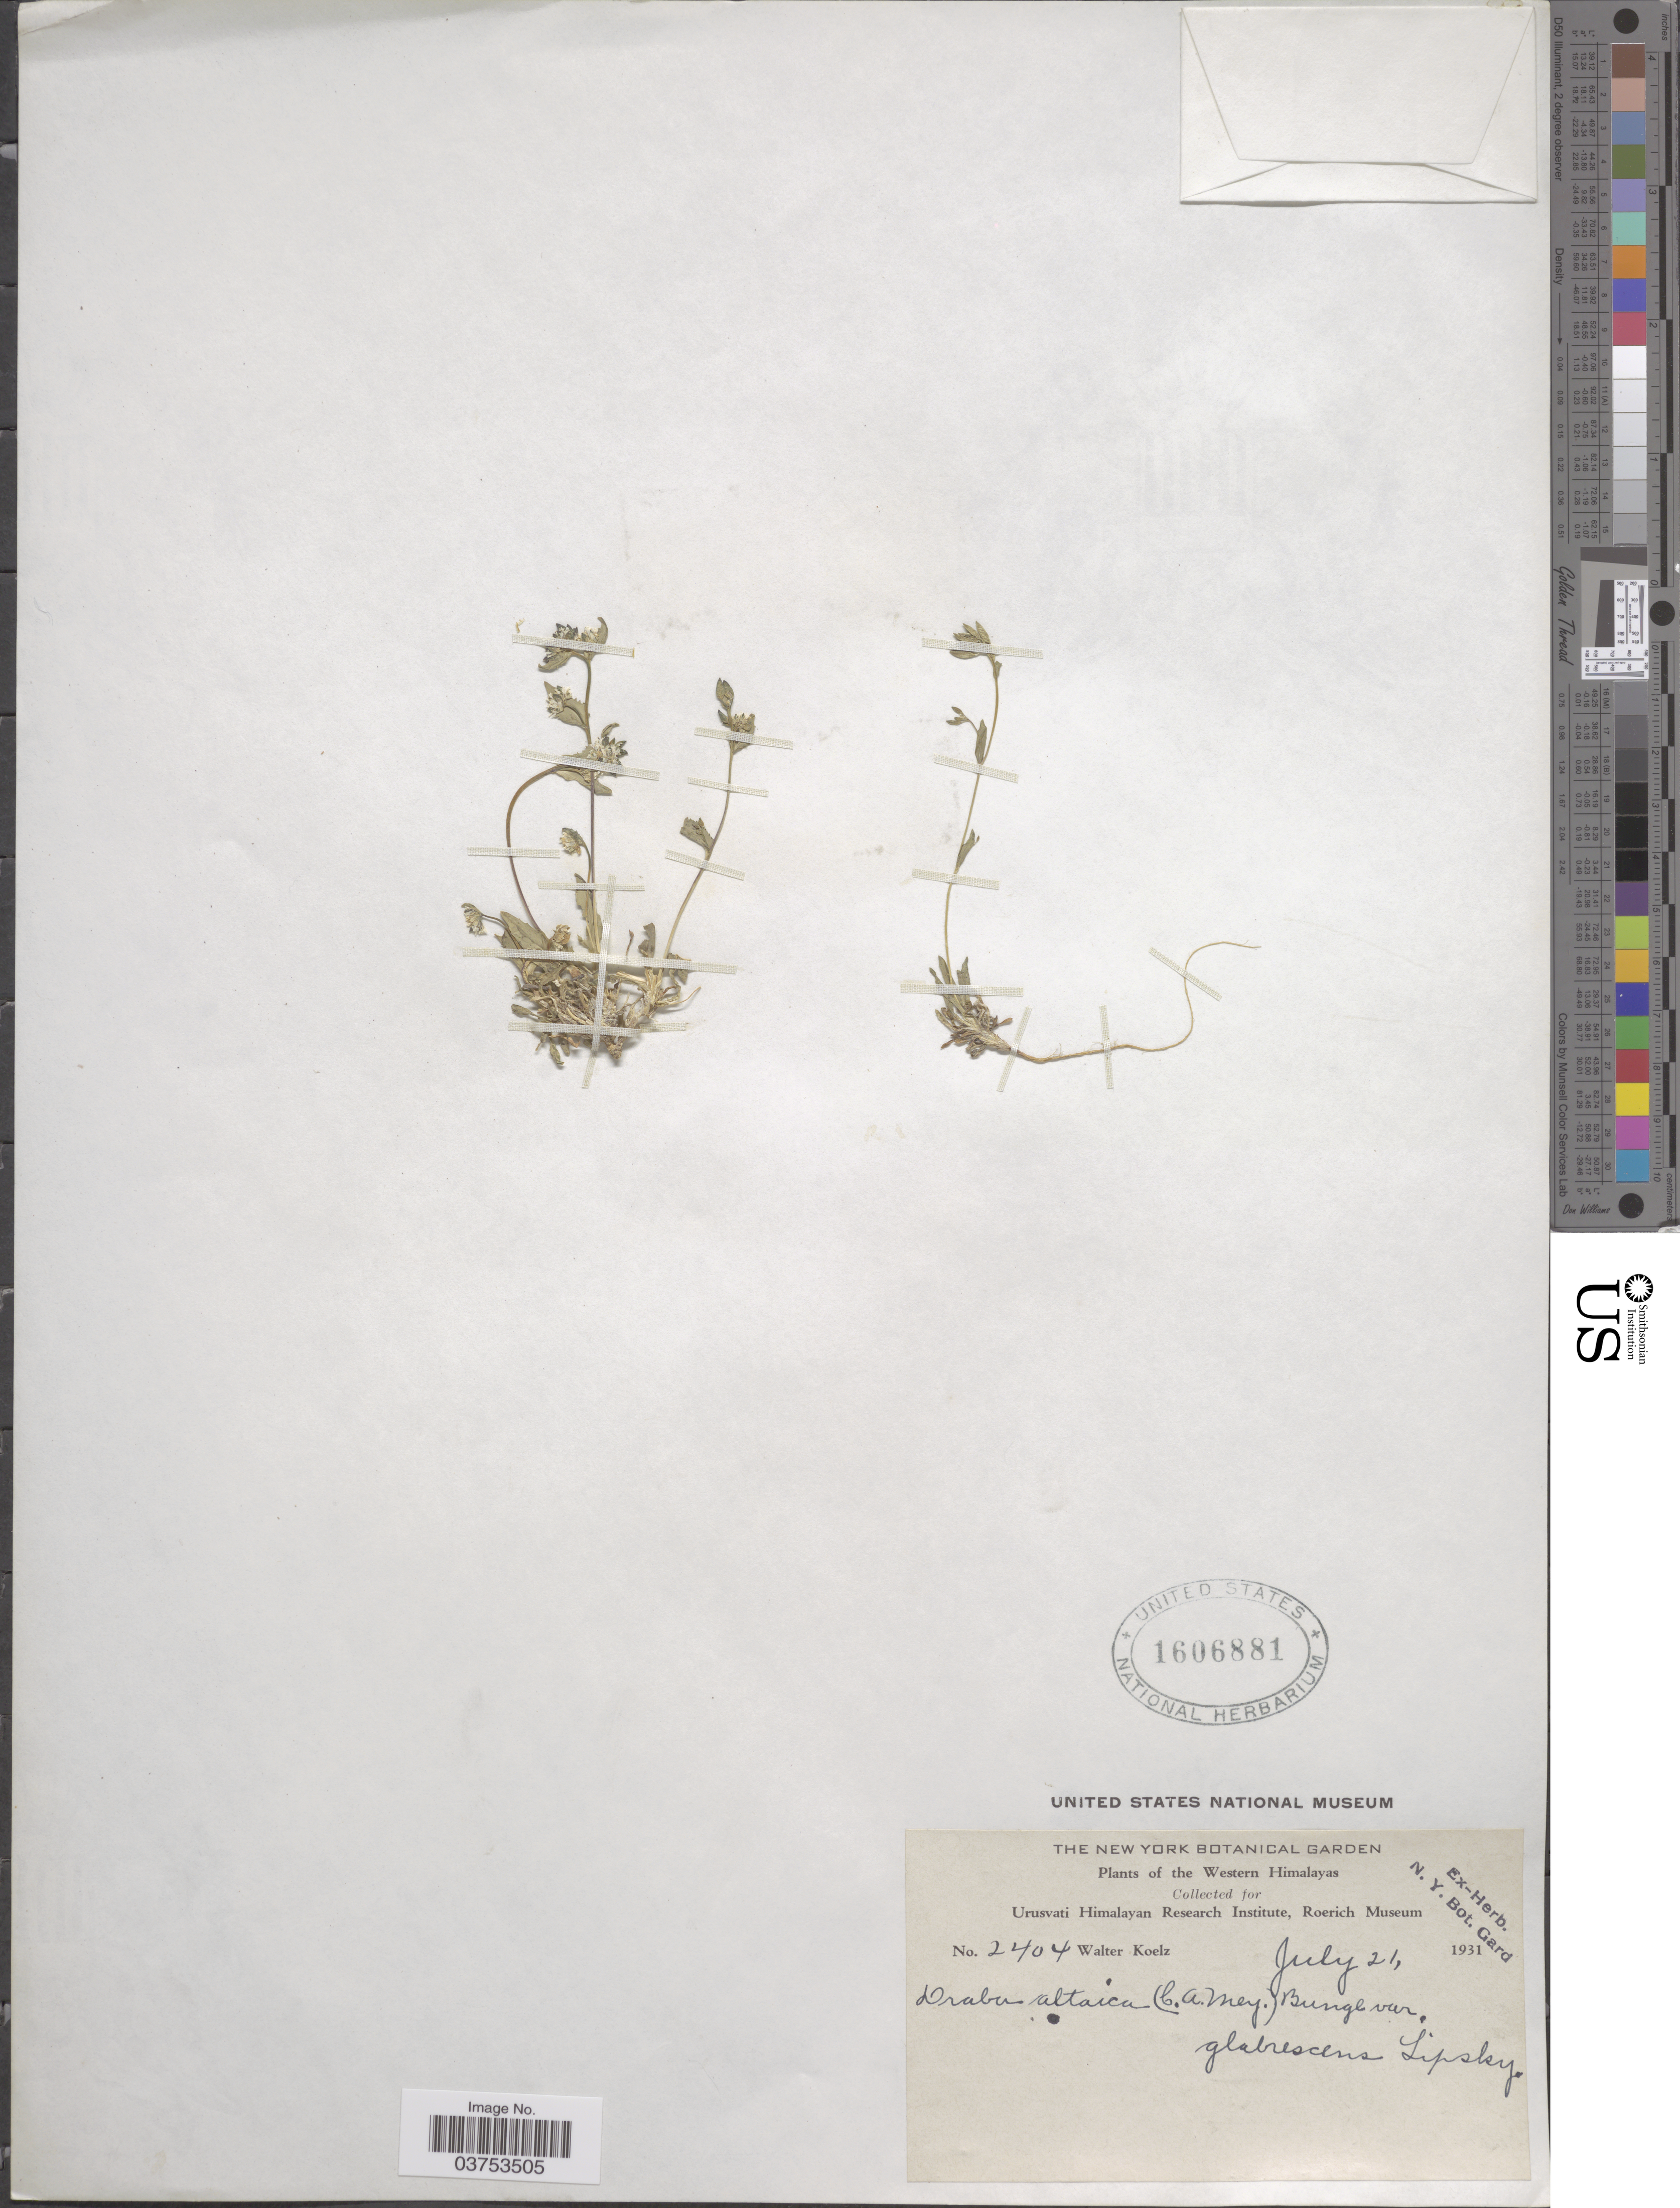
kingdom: Plantae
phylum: Tracheophyta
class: Magnoliopsida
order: Brassicales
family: Brassicaceae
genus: Draba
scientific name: Draba altaica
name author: (C.A. Mey.) Bunge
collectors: W. N. Koelz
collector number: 2404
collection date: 1931-07-21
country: India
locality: Western Himalayas.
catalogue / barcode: US 1606881